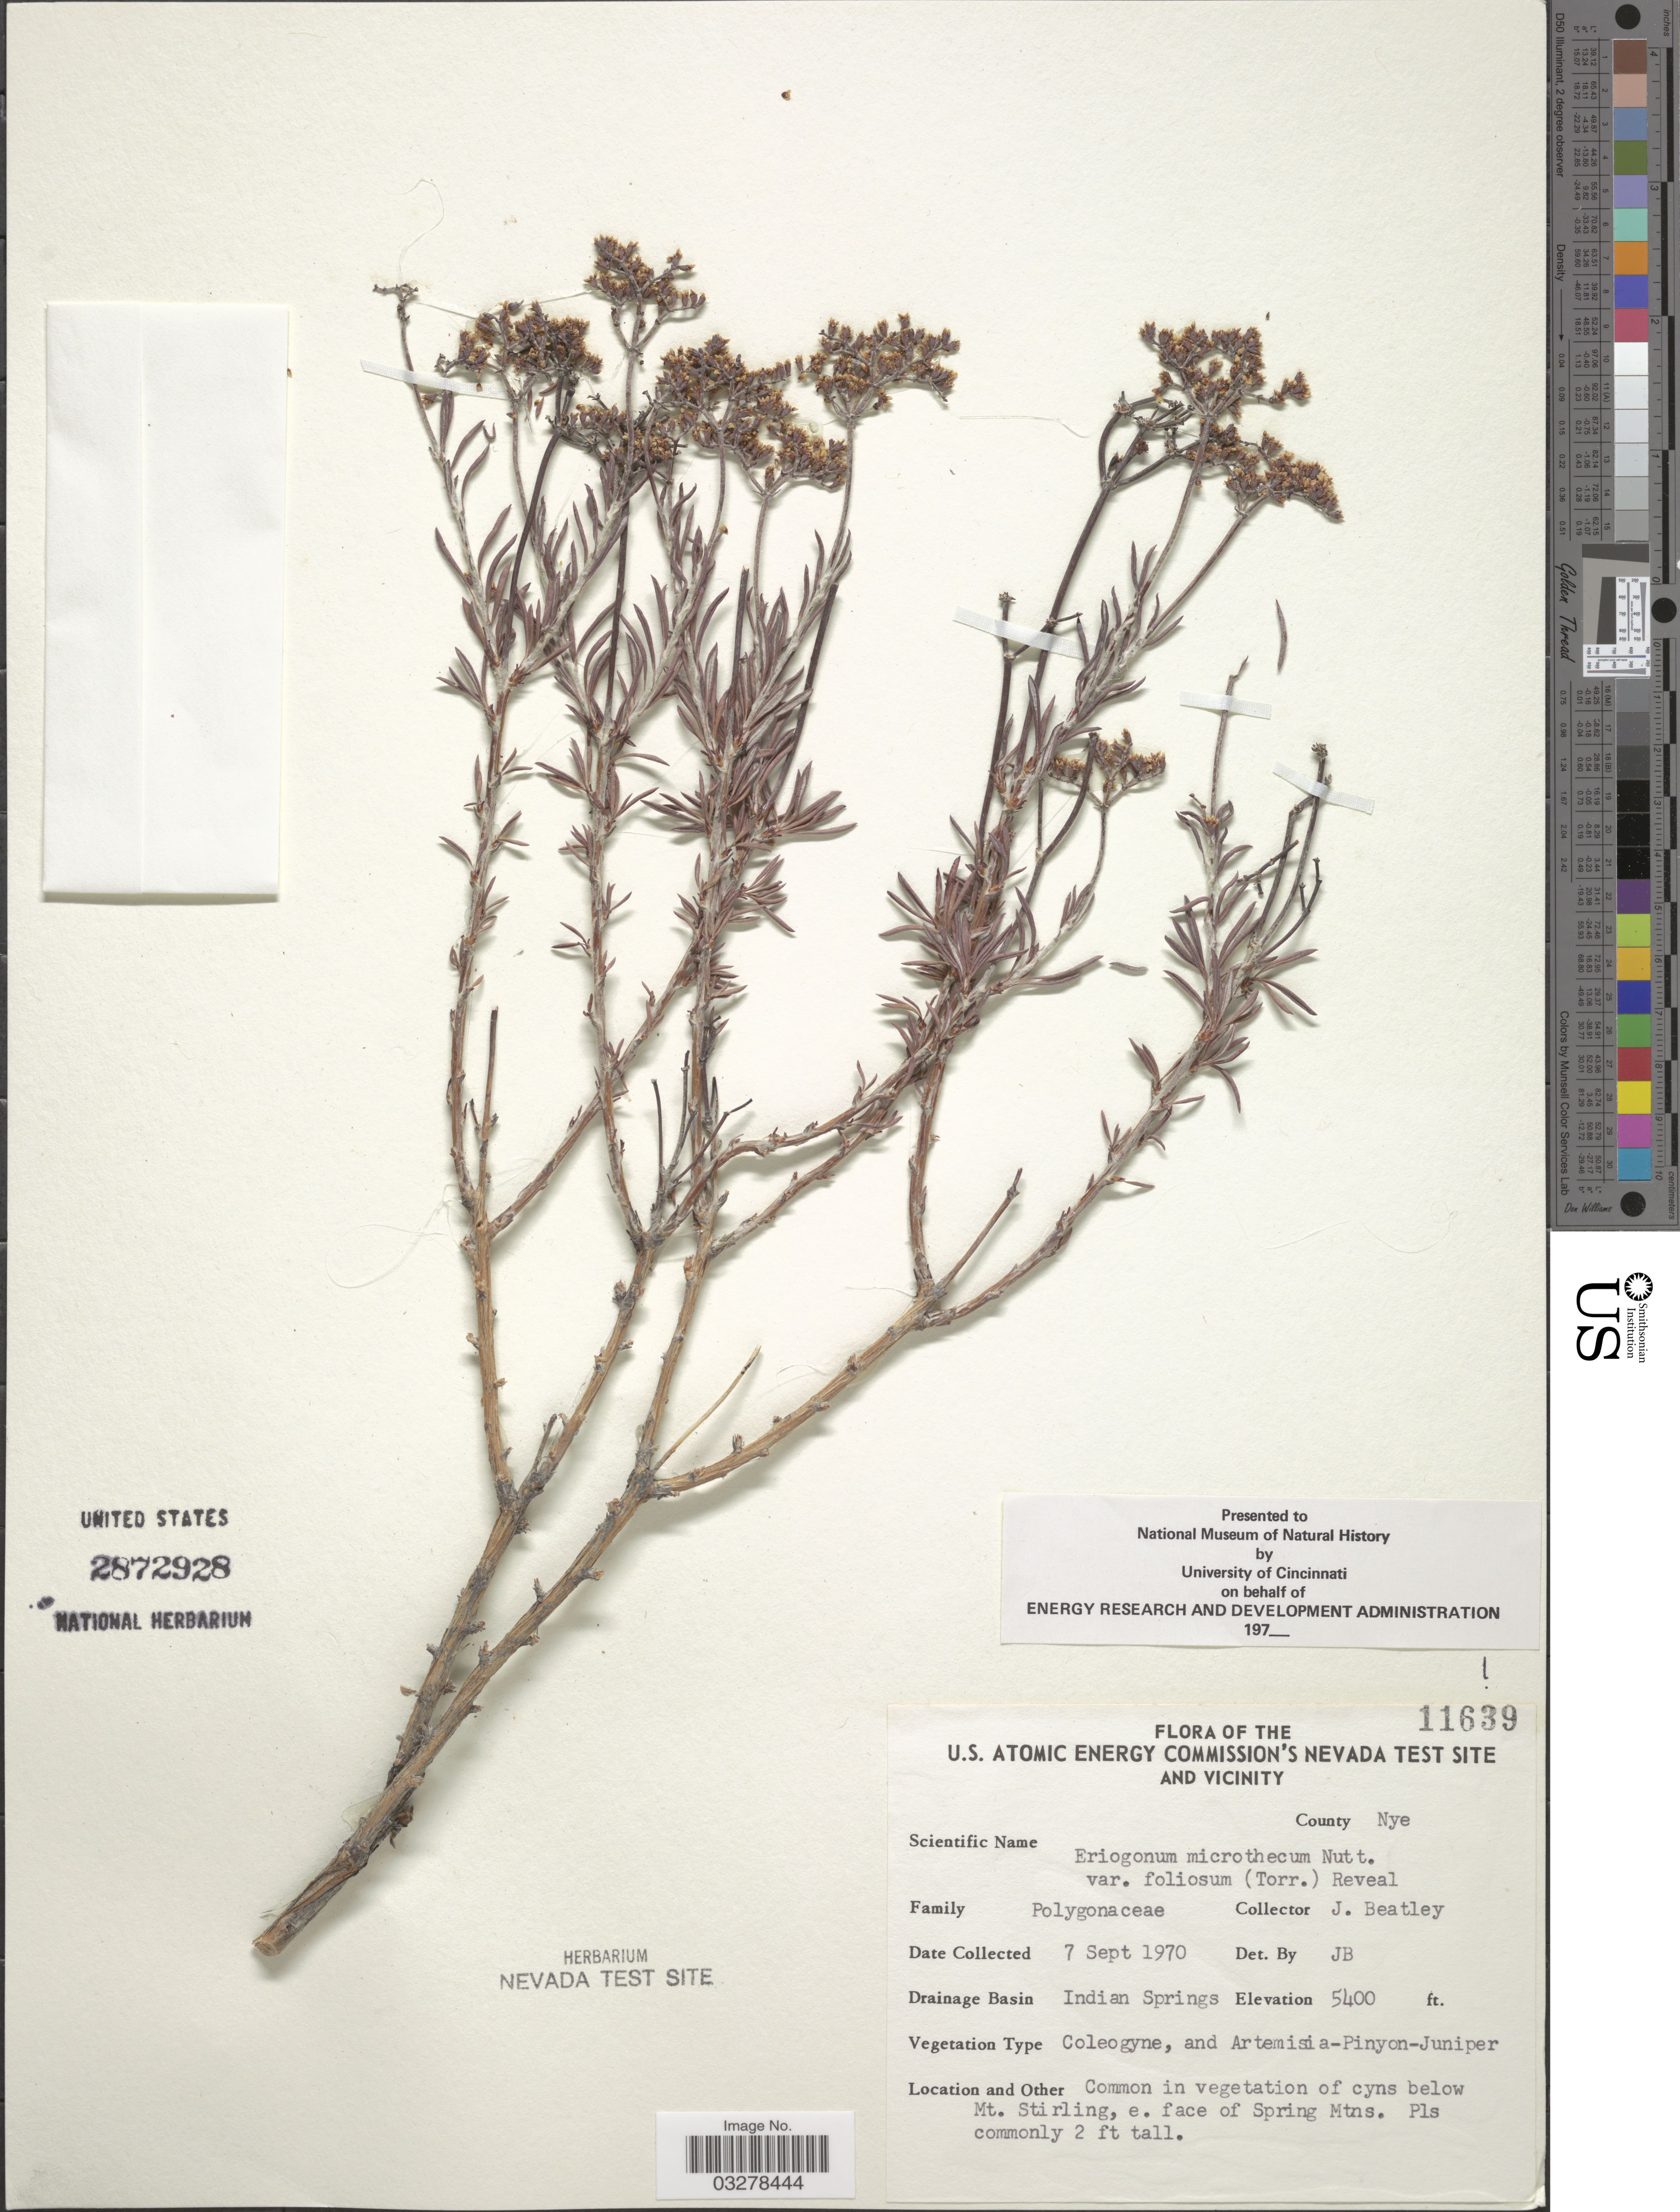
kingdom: Plantae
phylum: Tracheophyta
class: Magnoliopsida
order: Caryophyllales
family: Polygonaceae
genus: Eriogonum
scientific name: Eriogonum microtheca var. foliosum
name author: (Torr. & A. Gray) Reveal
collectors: J. C. Beatley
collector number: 11639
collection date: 1970-09-07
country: United States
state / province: Nevada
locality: U.S. Atomic Energy Commission's Nevada Test Site and Vicinity. County Nye. Drainage Basin Indian Springs. Common in vegetation of cyns below Mt. Stirling, e. face of Spring Mtns..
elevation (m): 1646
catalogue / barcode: US 2872928